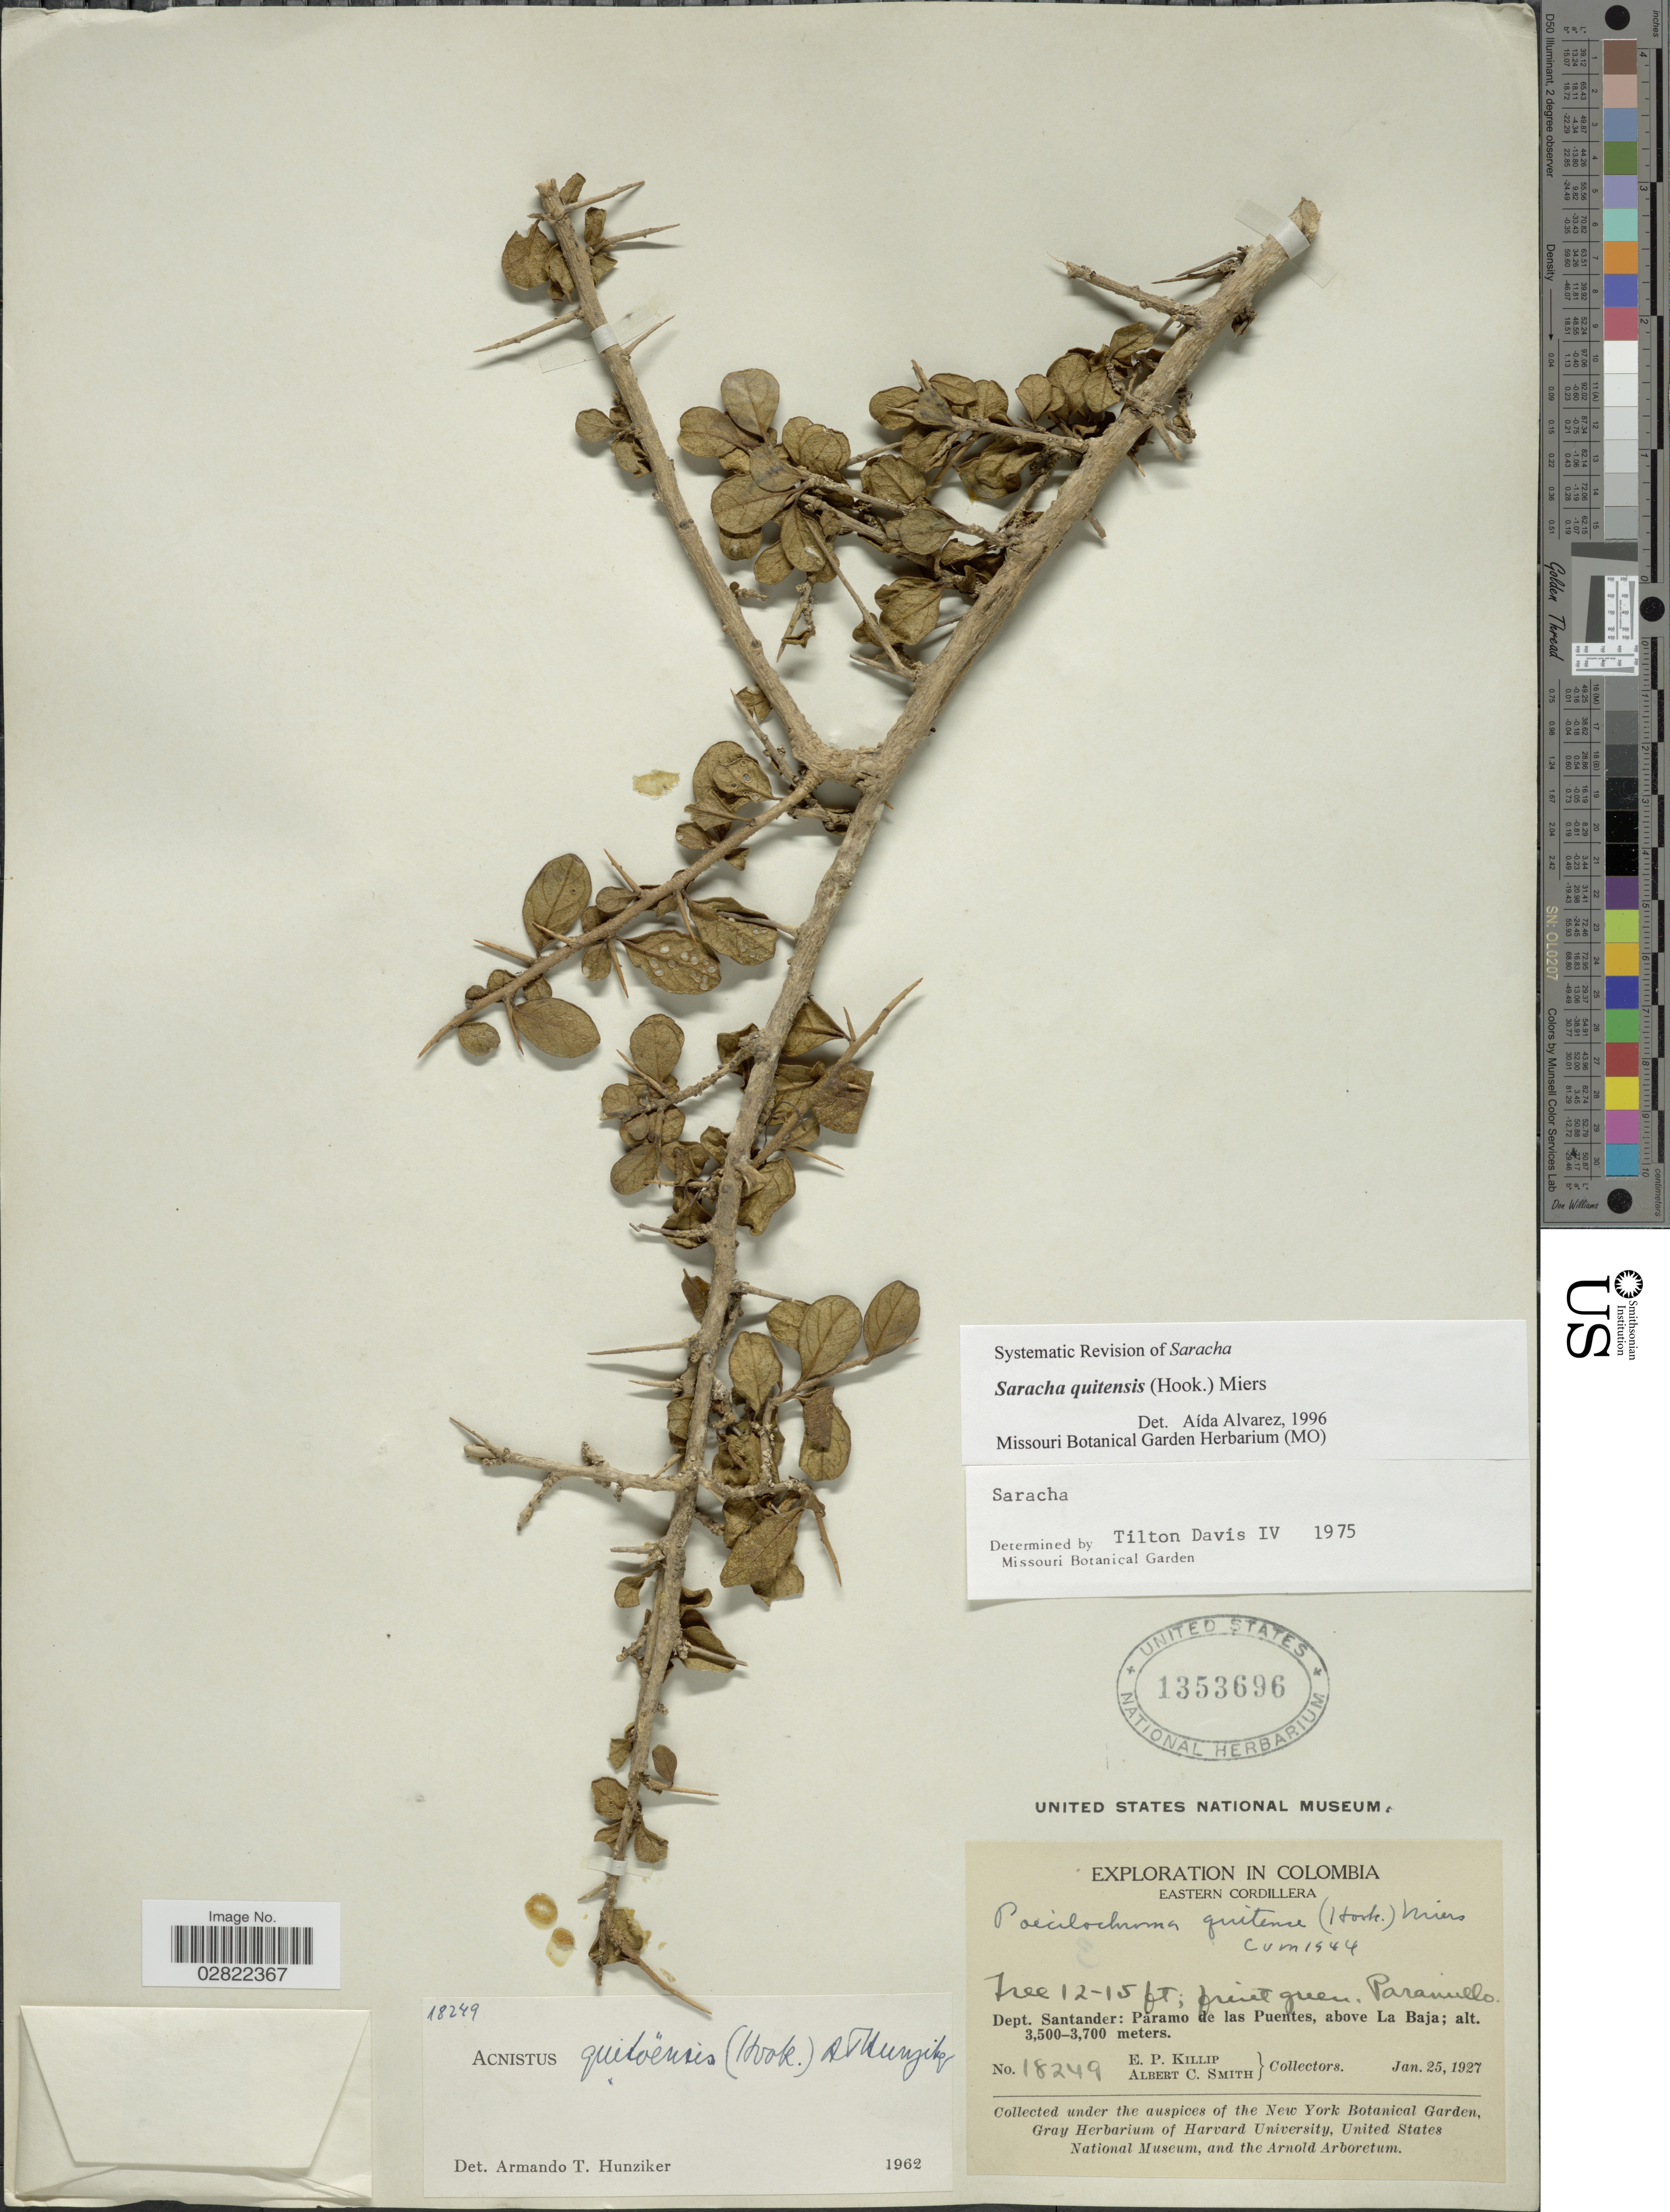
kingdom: Plantae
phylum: Tracheophyta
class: Magnoliopsida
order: Solanales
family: Solanaceae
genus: Saracha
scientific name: Saracha quitensis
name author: (Hook.) Miers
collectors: E. P. Killip & A. C. Smith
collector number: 18249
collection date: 1927-01-25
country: Colombia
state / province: Santander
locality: Eastern Cordillera, Dept. Santander: Páramo de las Puentes, above La Baja.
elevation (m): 3500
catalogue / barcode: US 1353696